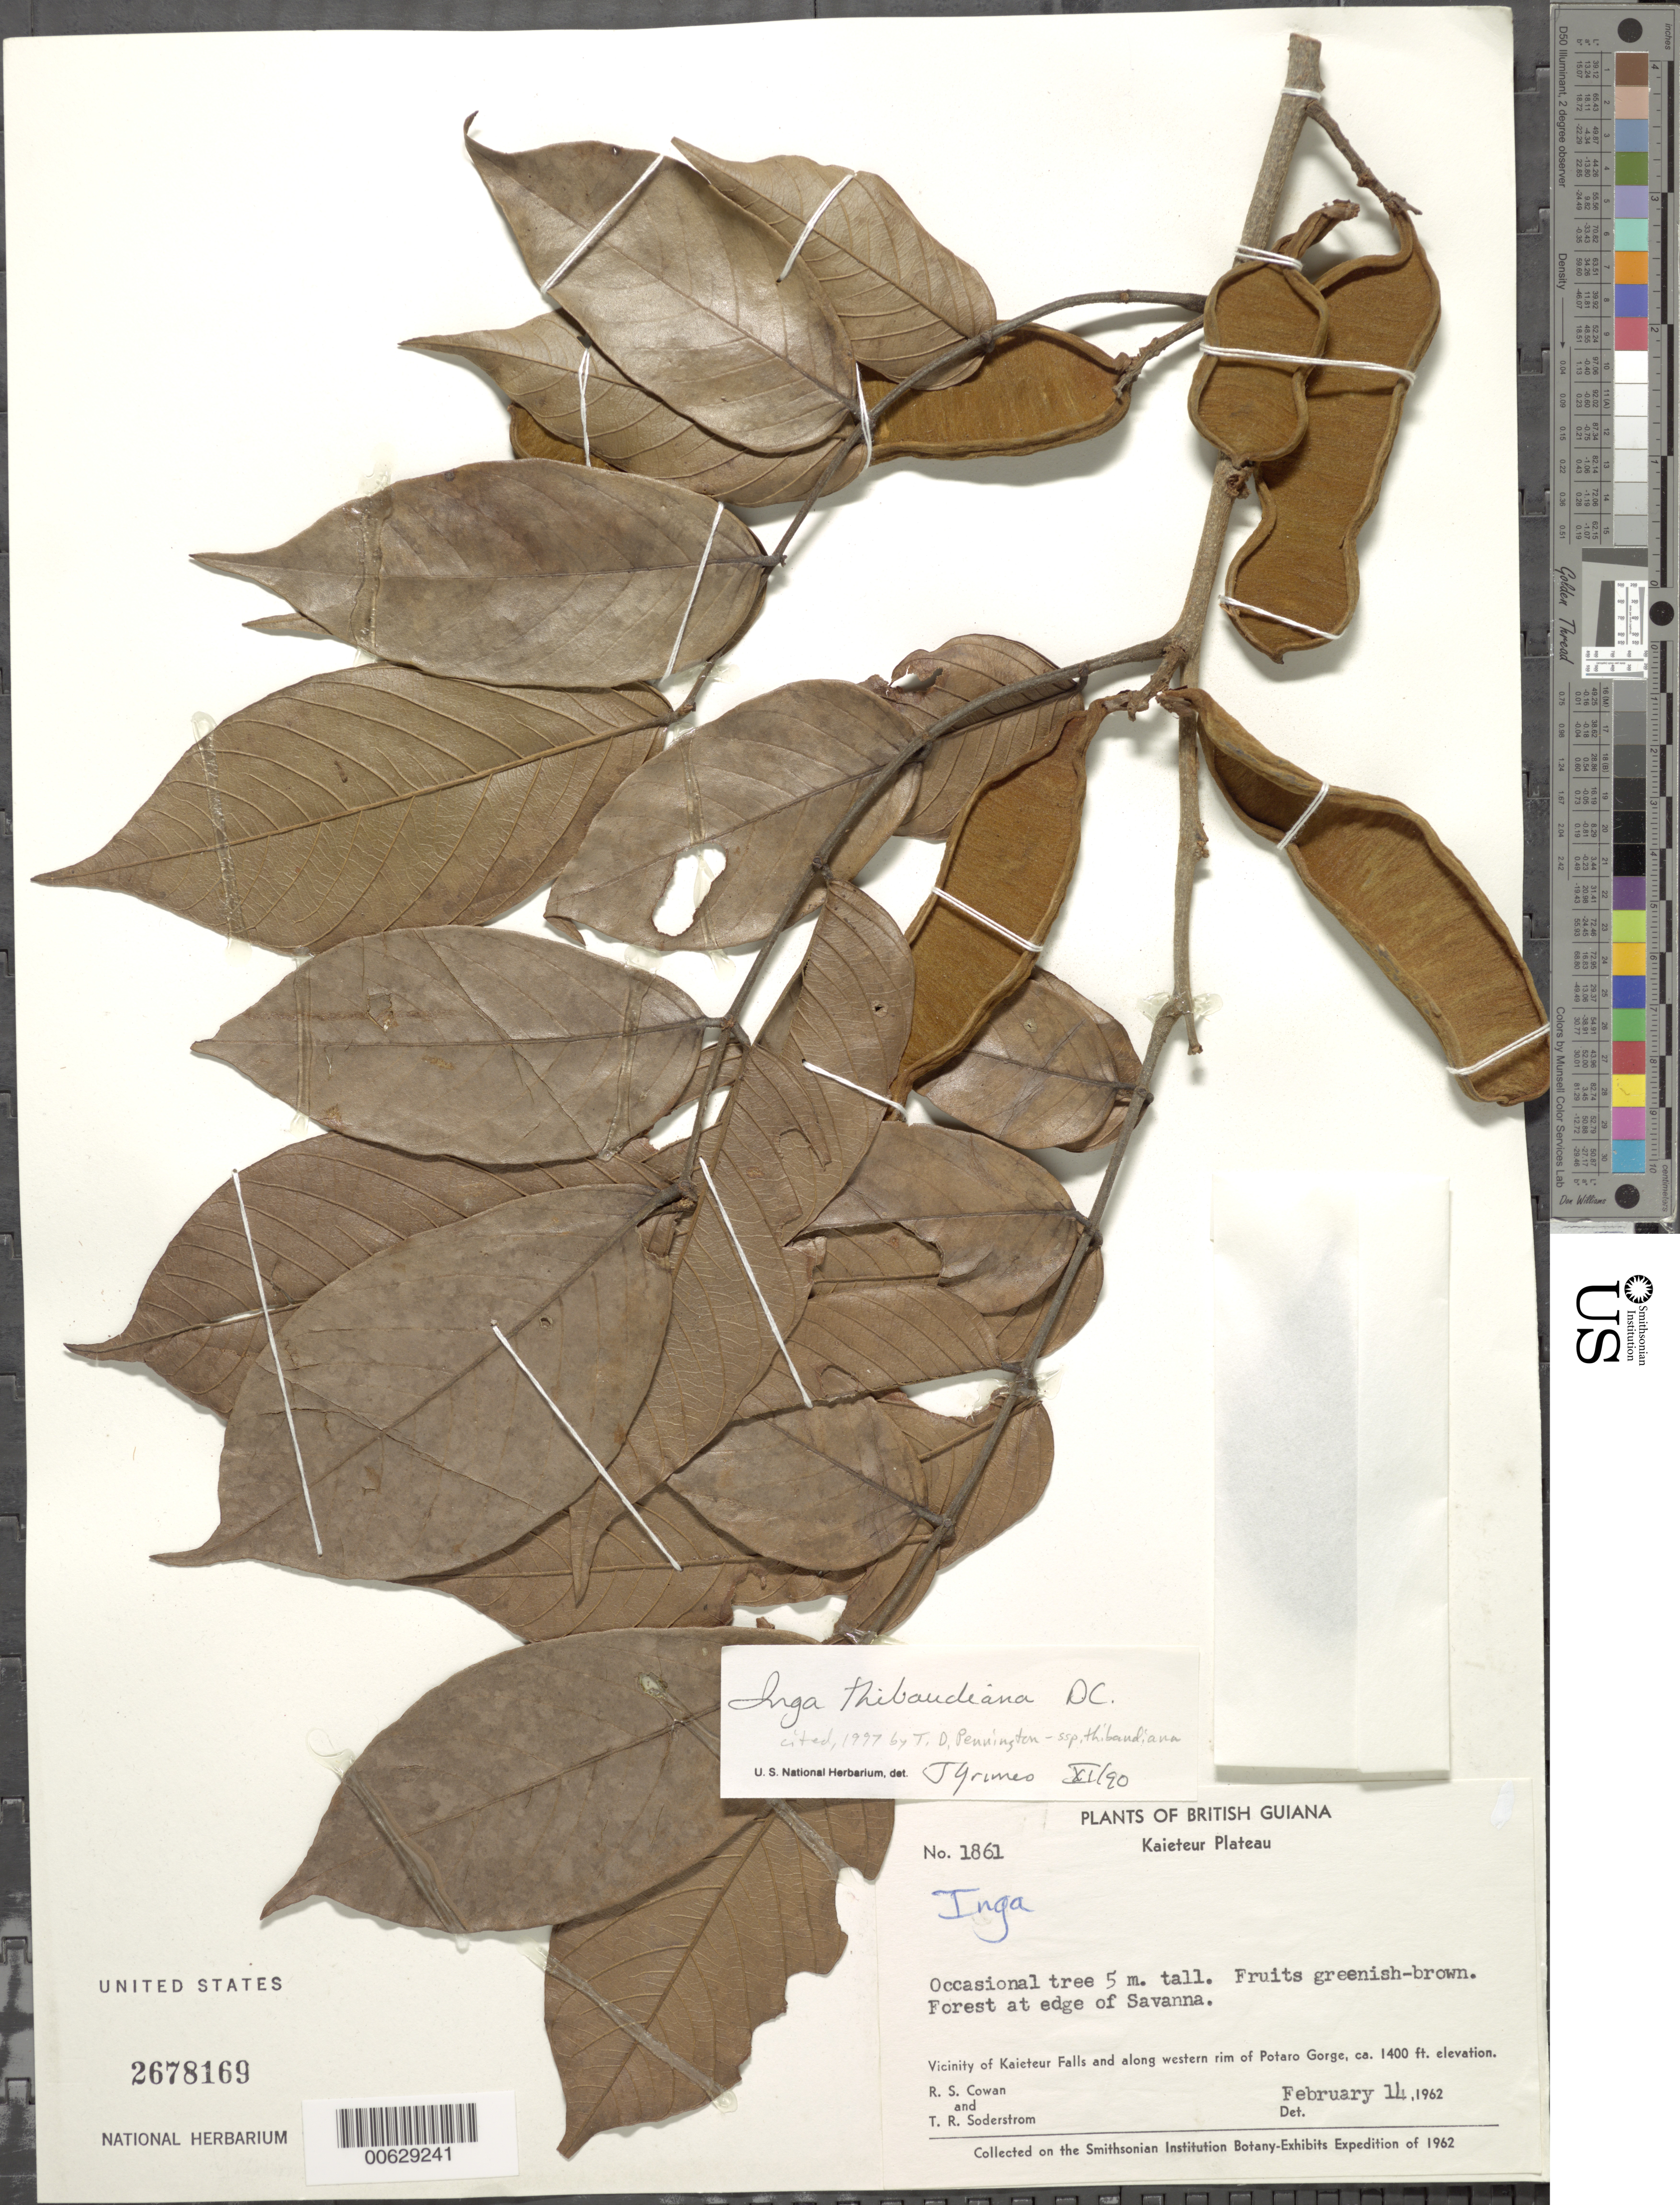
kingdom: Plantae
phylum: Tracheophyta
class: Magnoliopsida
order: Fabales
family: Fabaceae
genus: Inga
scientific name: Inga thibaudiana subsp. thibaudiana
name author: DC.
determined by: Pennington, T. D., (K)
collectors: R. S. Cowan & T. R. Soderstrom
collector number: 1861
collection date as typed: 14-Feb-62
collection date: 1962-02-14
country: Guyana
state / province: Potaro-Siparuni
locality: Kaieteur Plateau, vicinity of Kaieteur Falls and western rim of Potaro Gorge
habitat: Forest at edge of savanna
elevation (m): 427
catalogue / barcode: US 2678169